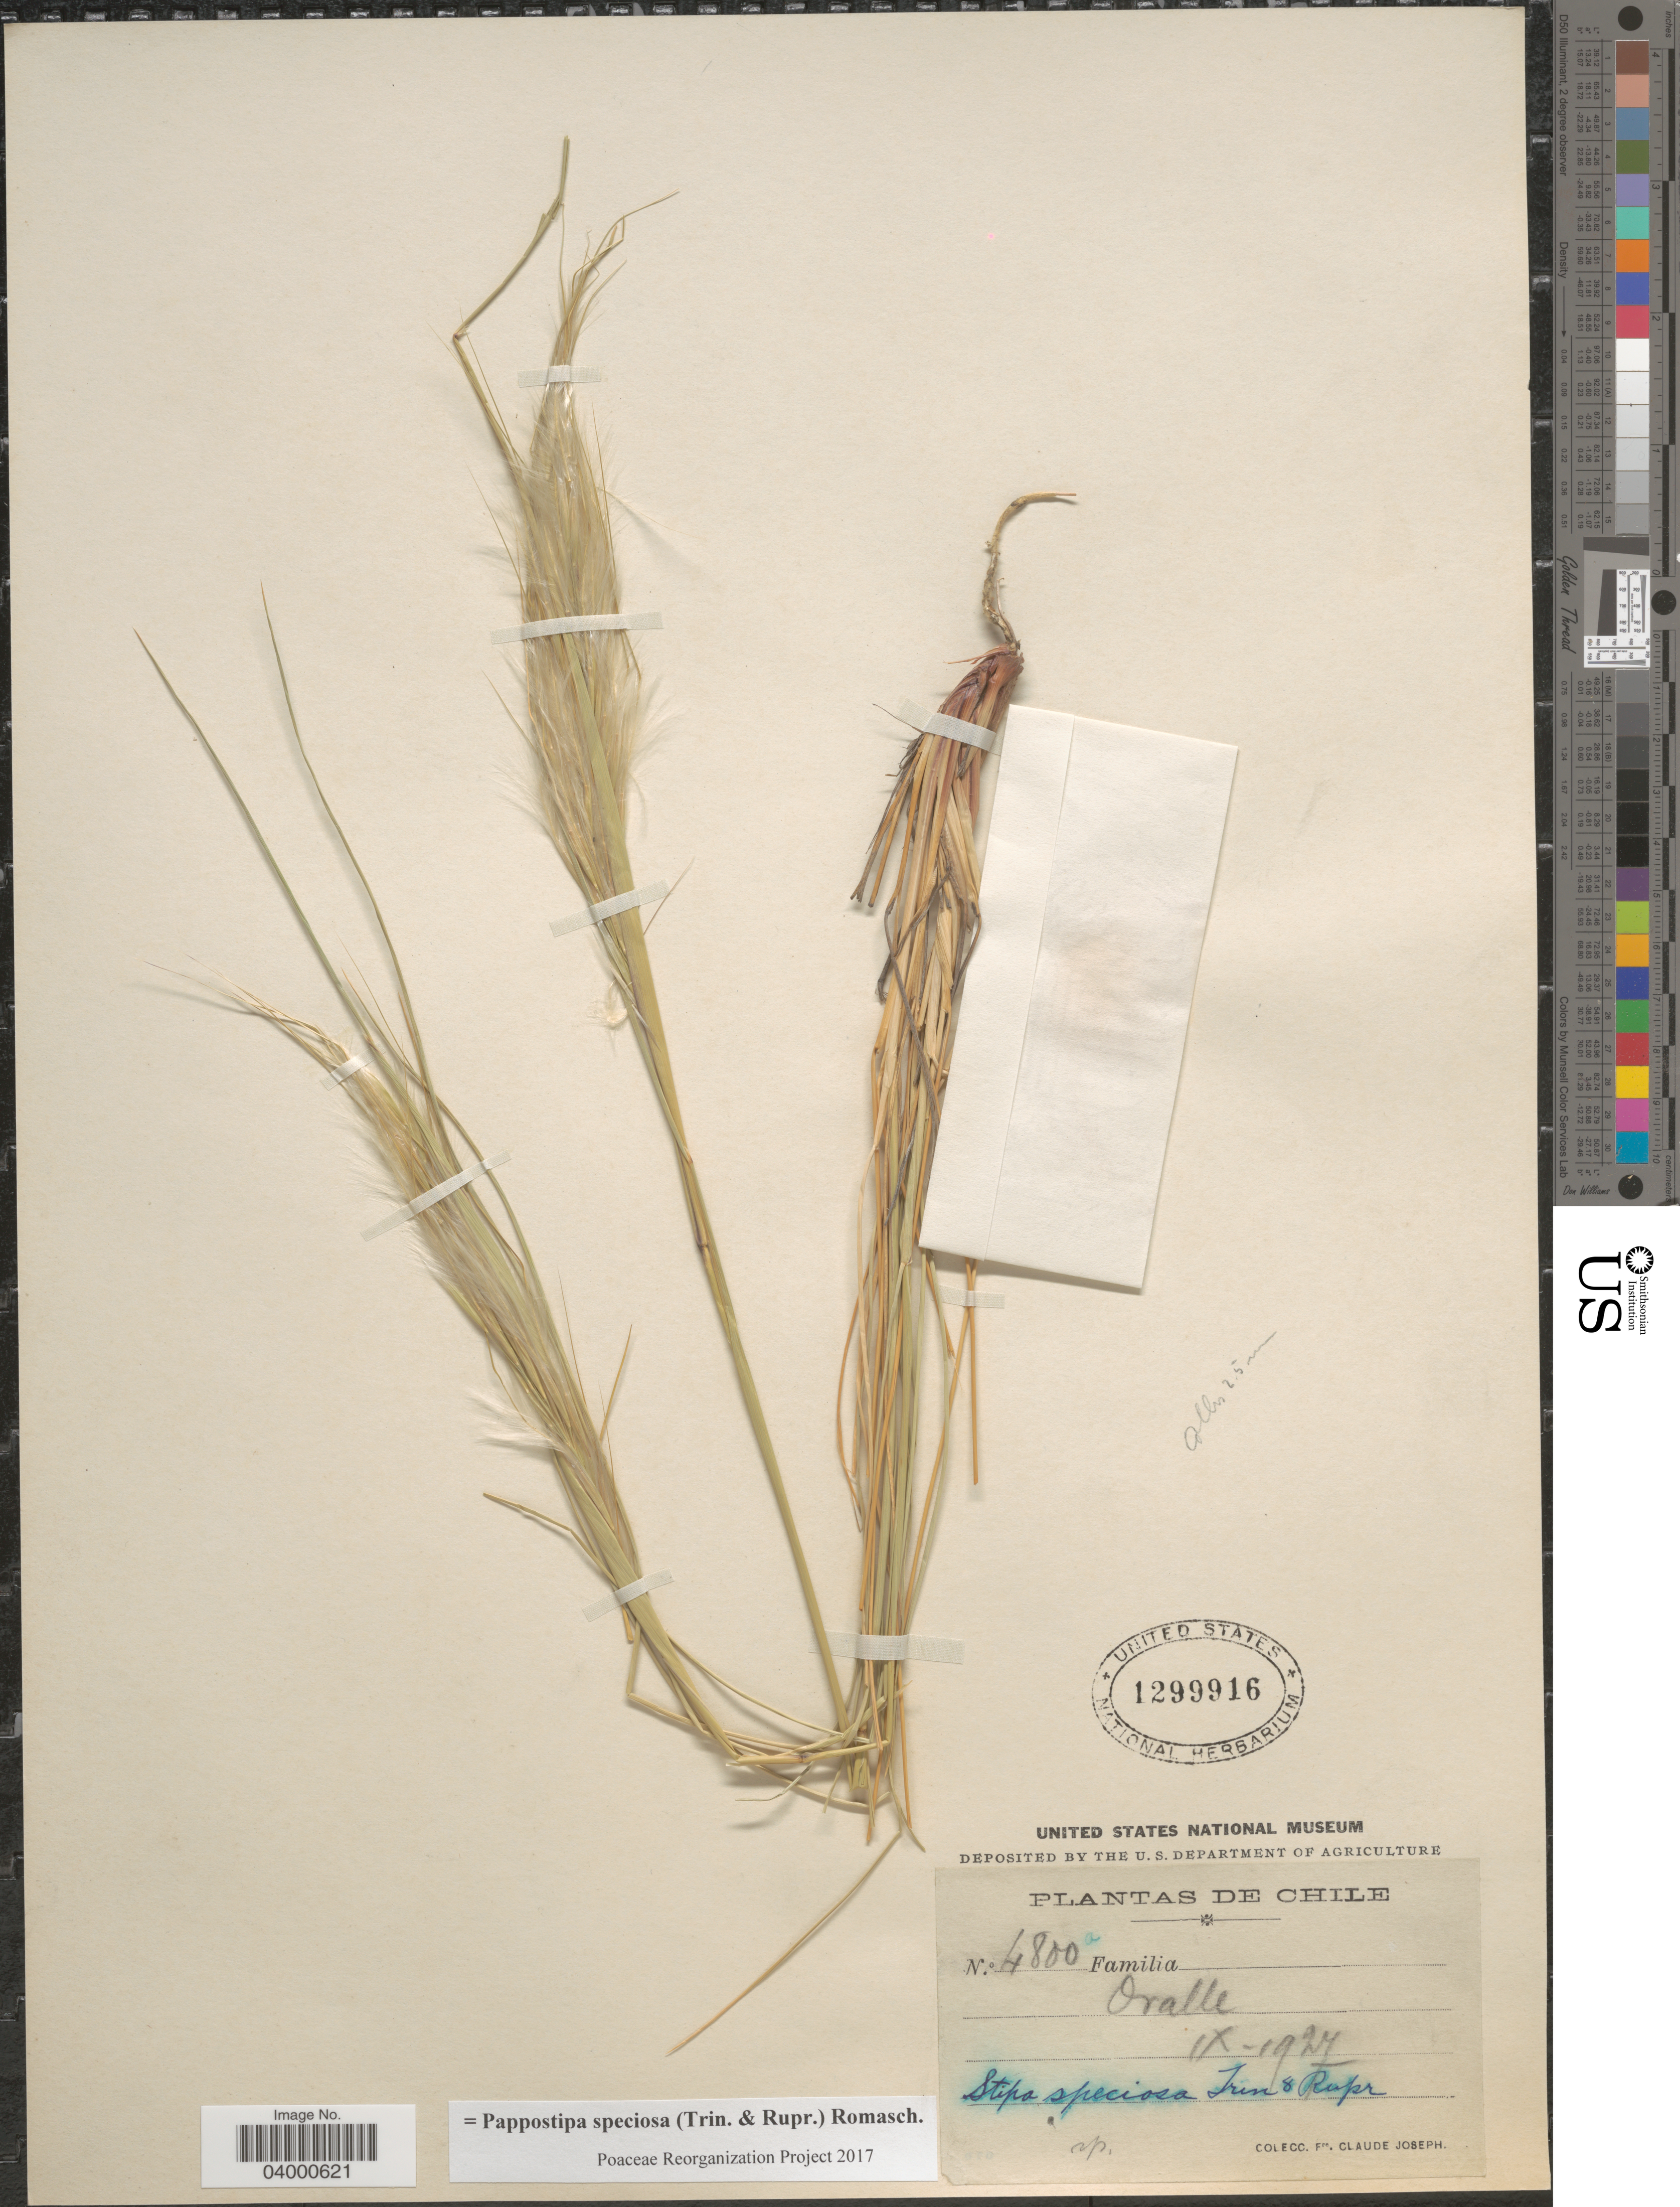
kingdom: Plantae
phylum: Tracheophyta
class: Liliopsida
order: Poales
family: Poaceae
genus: Pappostipa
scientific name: Pappostipa speciosa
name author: (Trin. & Rupr.) Romasch.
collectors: Bro. Claude-Joseph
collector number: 4800a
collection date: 1927-09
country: Chile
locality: Oralle.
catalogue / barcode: US 1299916